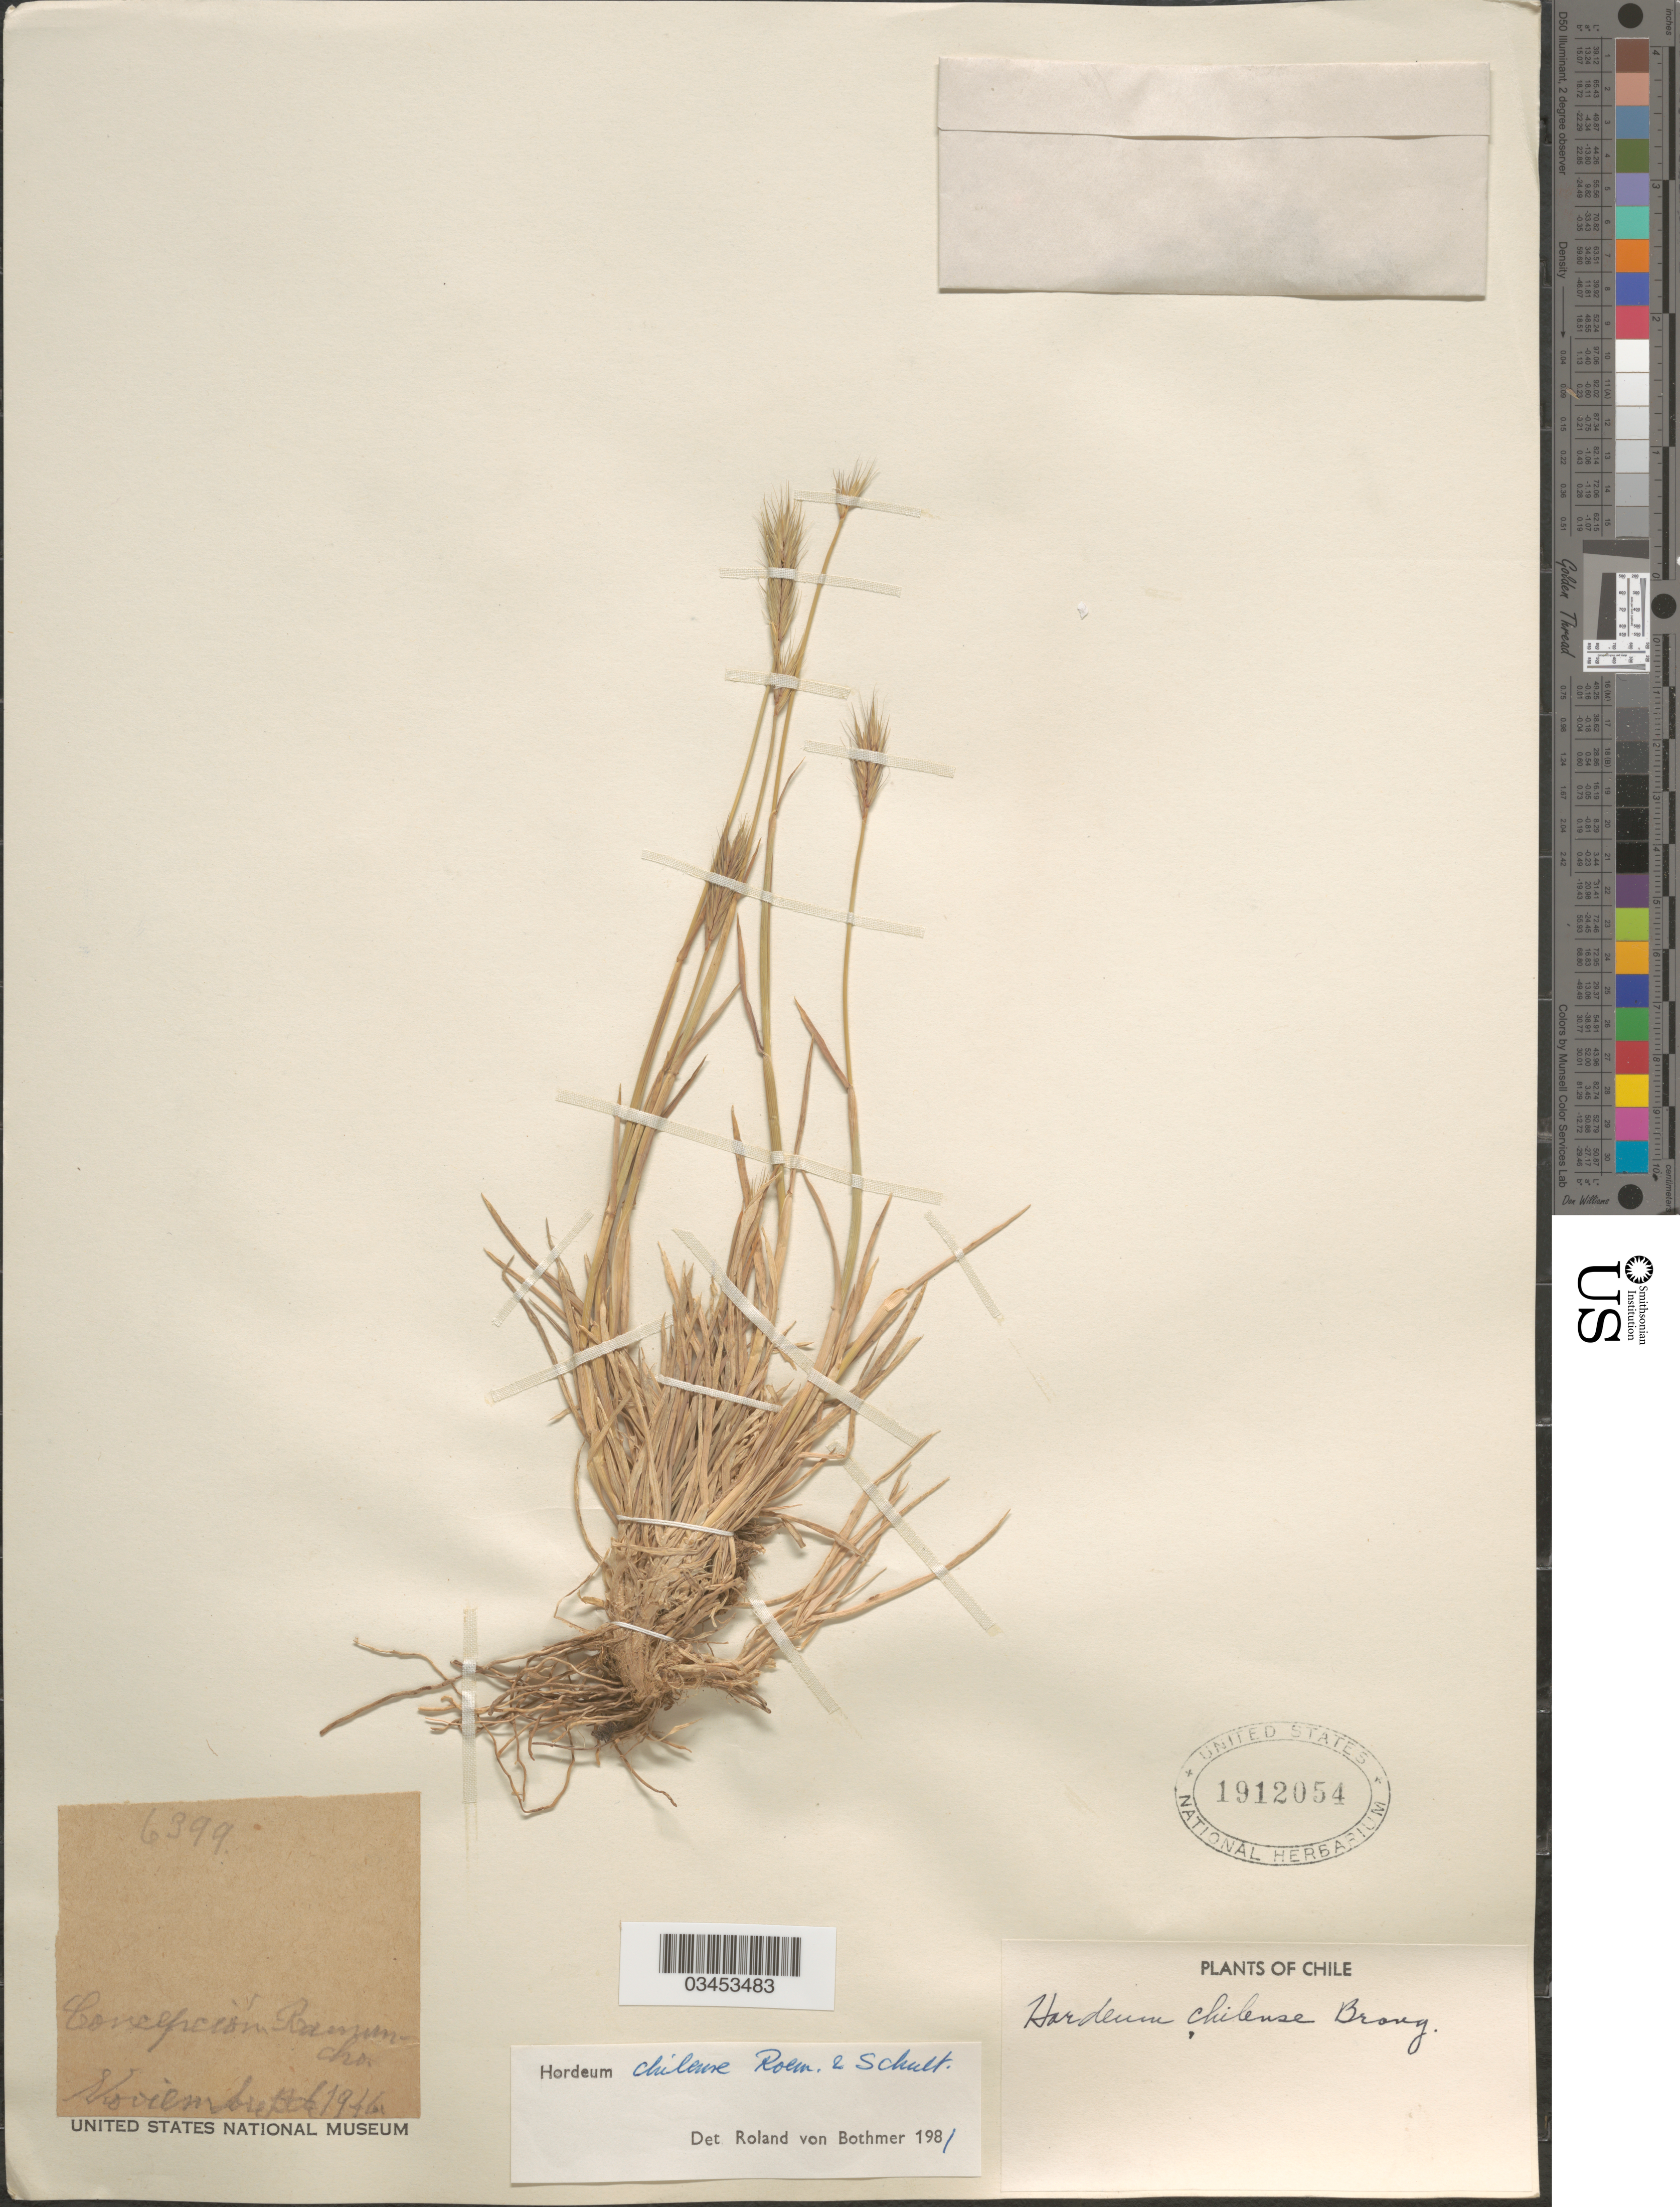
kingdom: Plantae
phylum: Tracheophyta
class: Liliopsida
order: Poales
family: Poaceae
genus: Hordeum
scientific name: Hordeum chilense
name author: Roem. & Schult.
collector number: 6399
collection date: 1946-11-04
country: Chile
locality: Concepción. Ramuncho.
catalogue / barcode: US 1912054